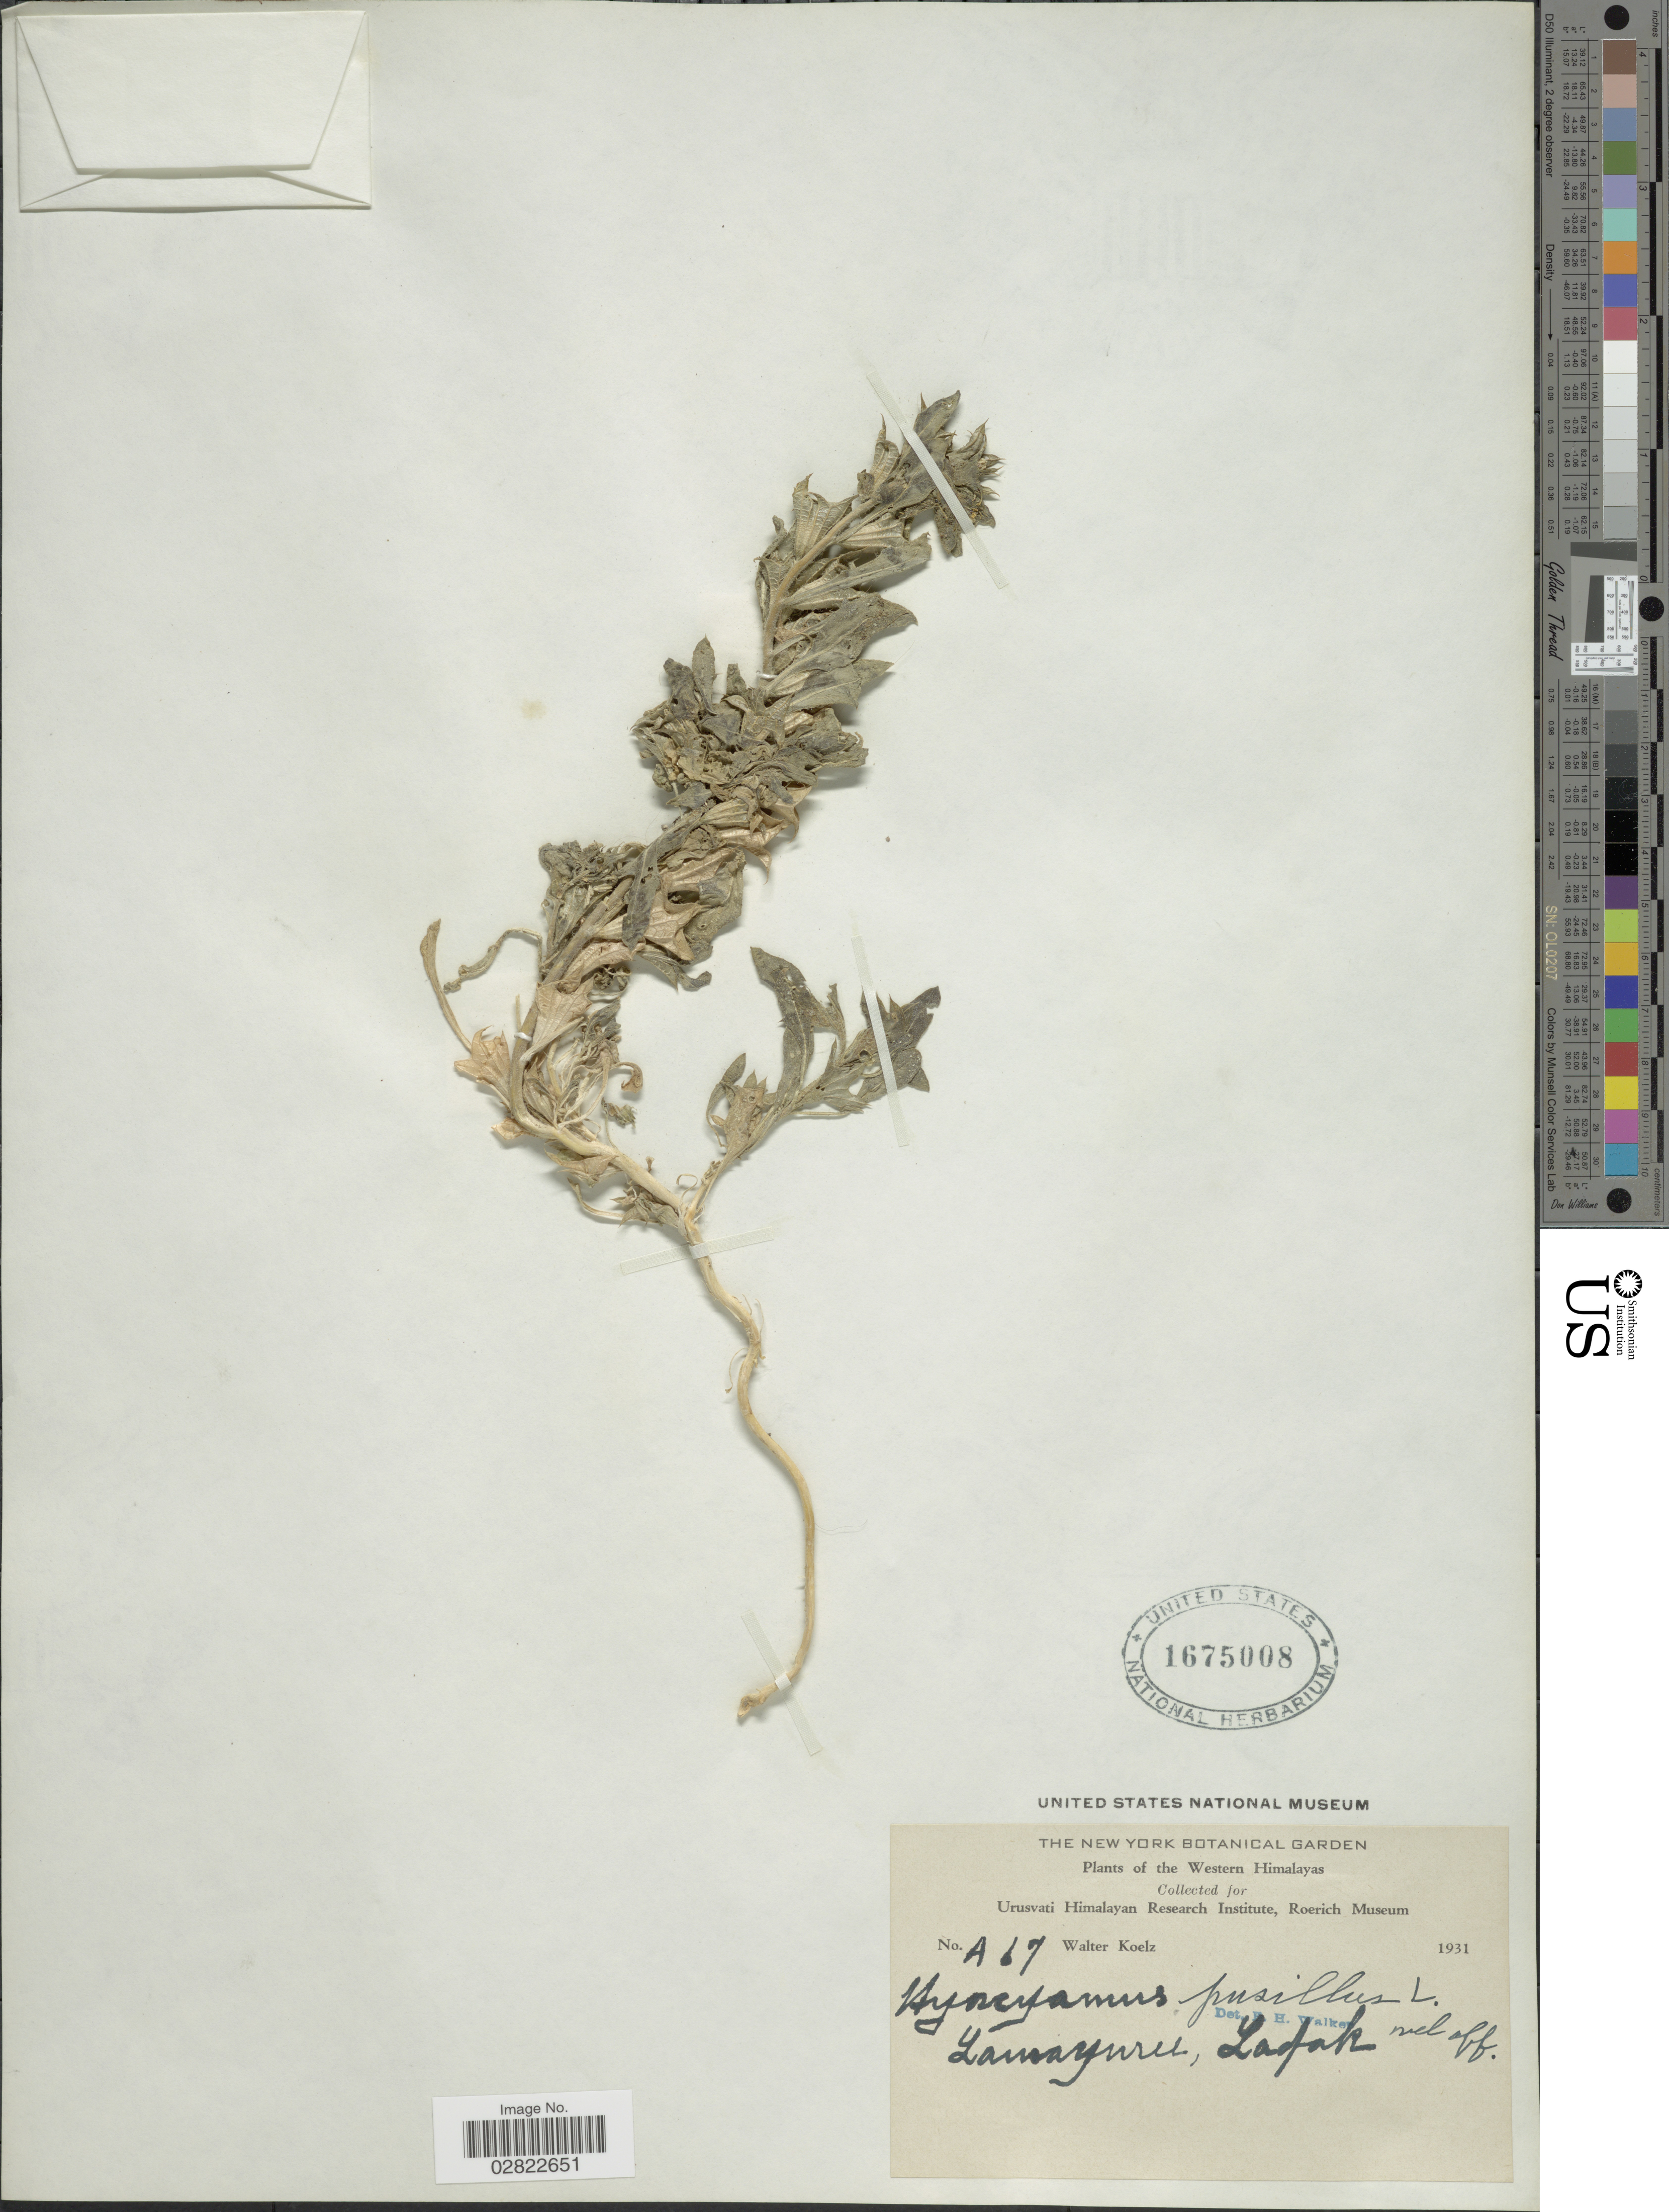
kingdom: Plantae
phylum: Tracheophyta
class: Magnoliopsida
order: Solanales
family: Solanaceae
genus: Hyoscyamus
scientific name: Hyoscyamus pusillus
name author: L.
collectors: W. N. Koelz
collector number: A67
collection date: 1931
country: India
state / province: Ladakh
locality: Western Himalayas, Lamayuru, Ladak.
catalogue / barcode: US 1675008